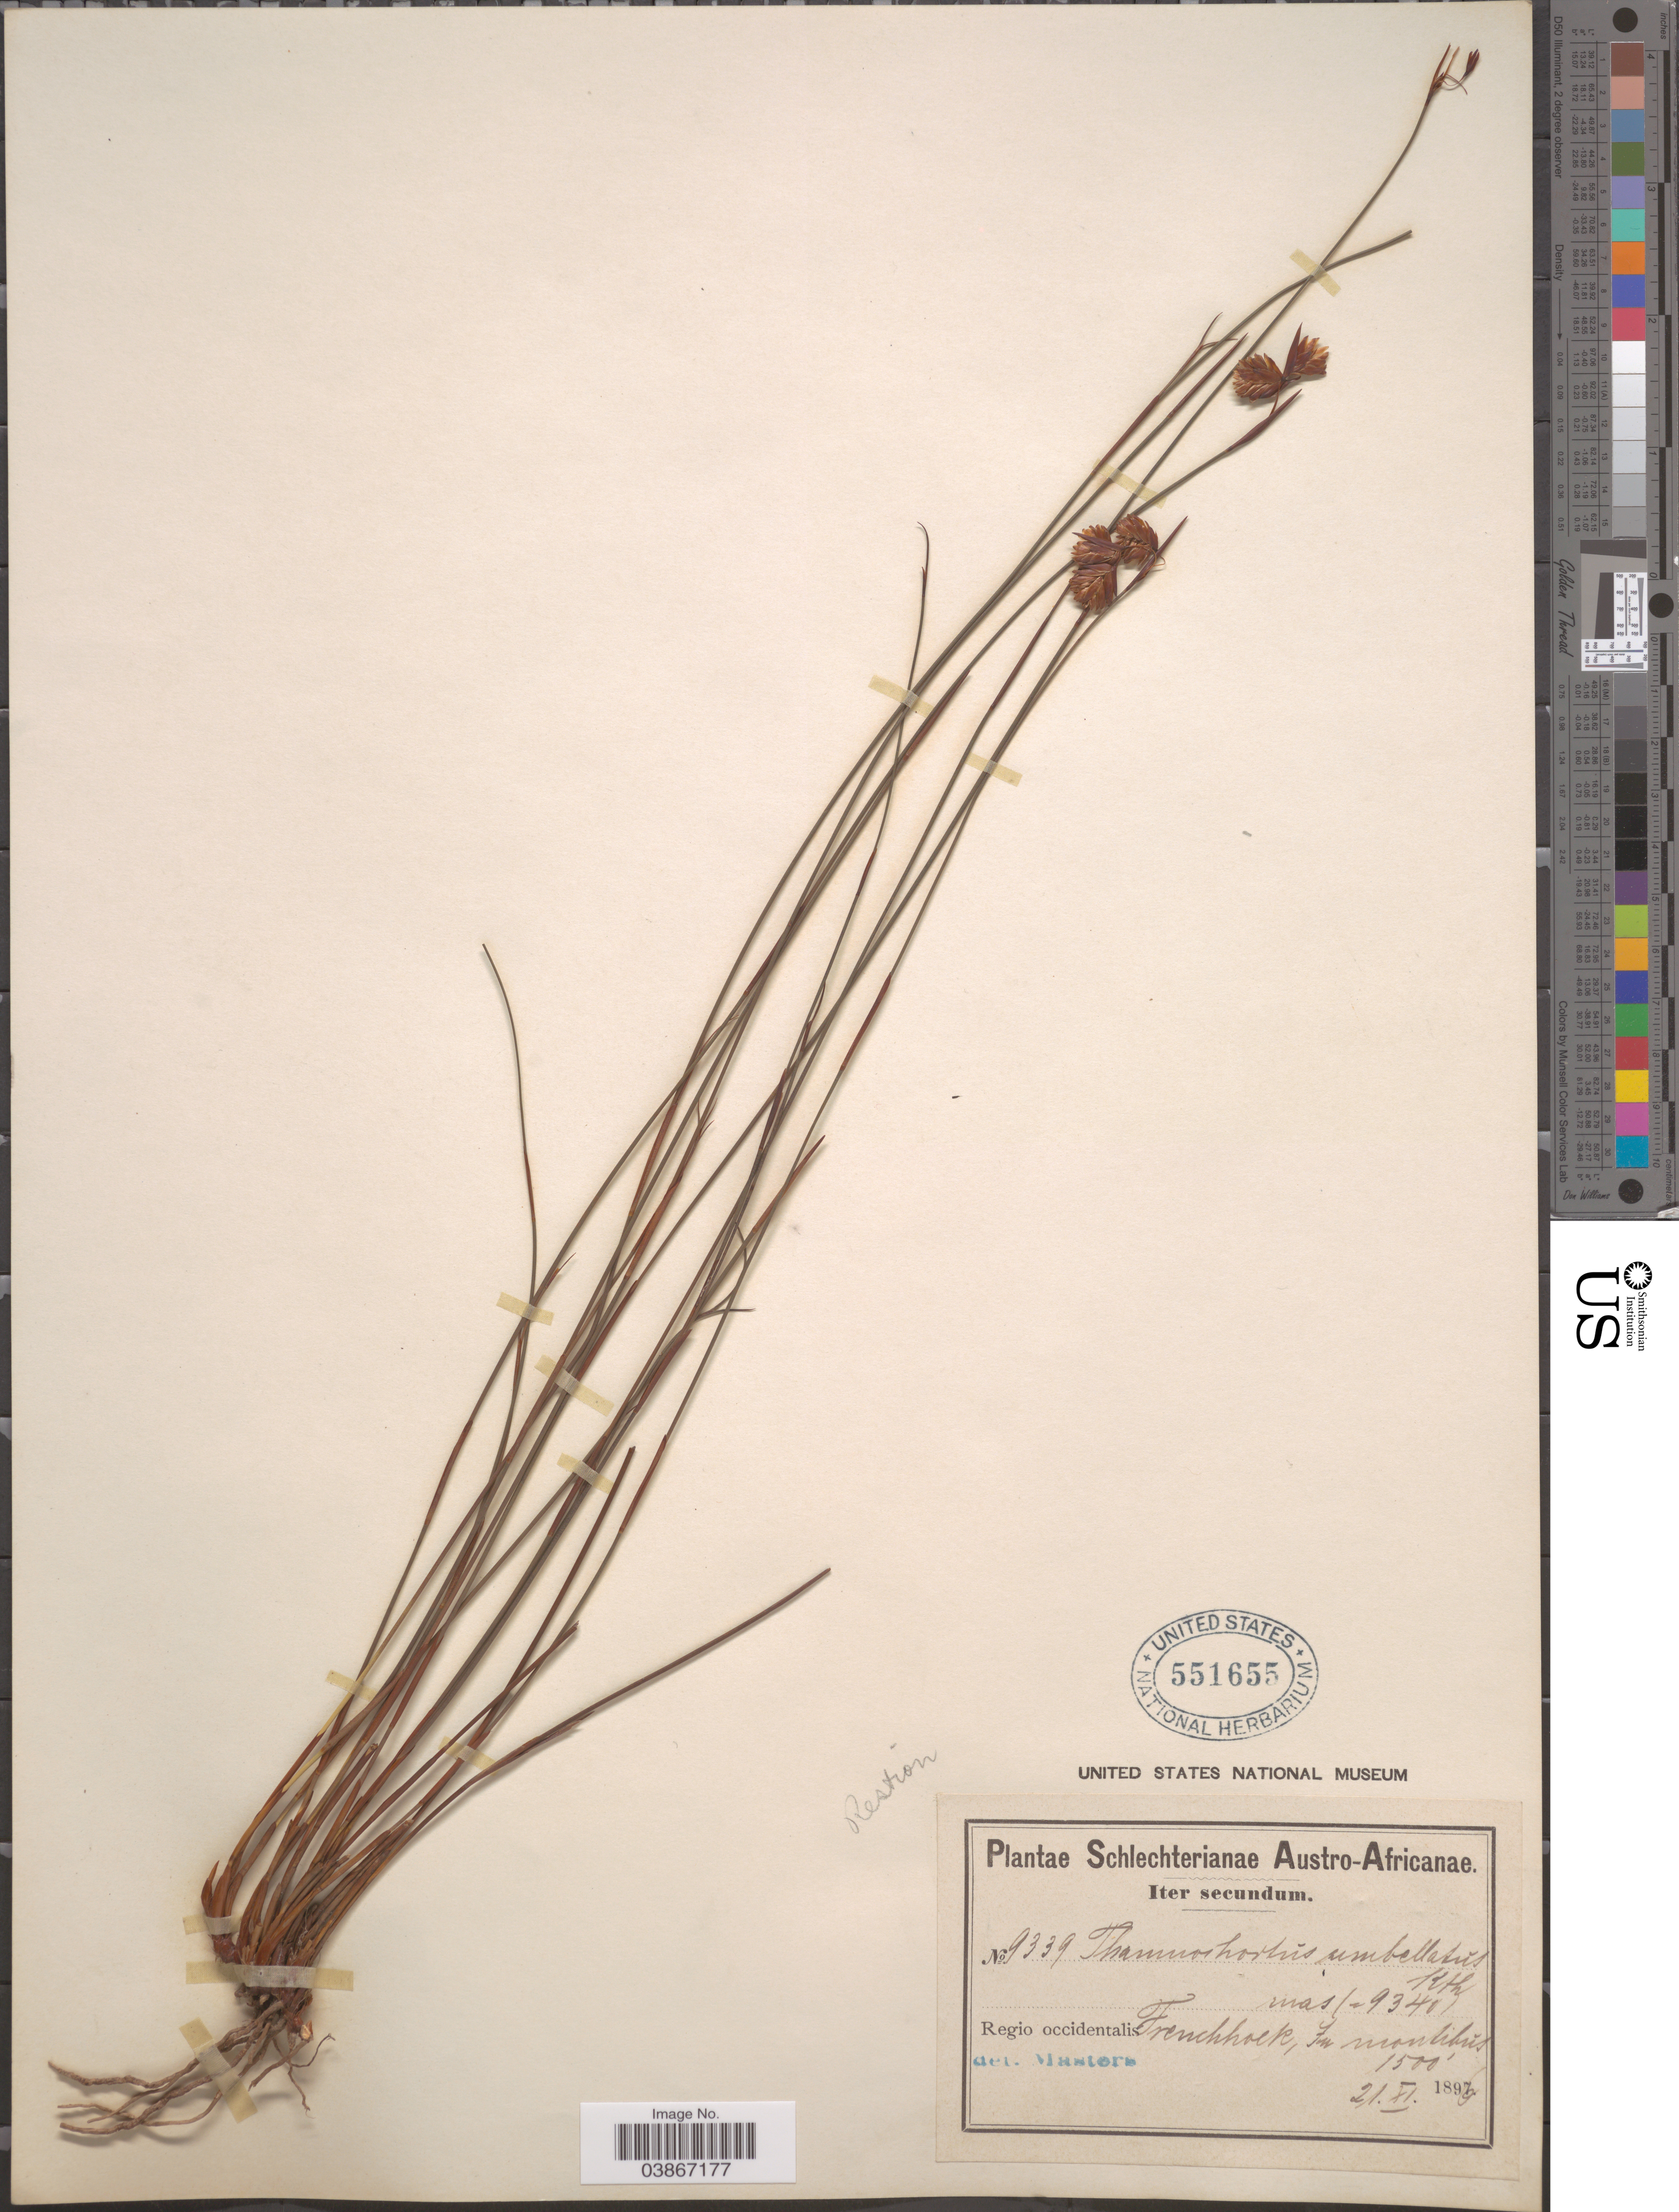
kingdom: Plantae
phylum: Tracheophyta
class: Liliopsida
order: Poales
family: Restionaceae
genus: Thamnochortus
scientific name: Thamnochortus umbellatus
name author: (Thunb.) Kunth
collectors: Schlechter, --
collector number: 9339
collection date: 1896-06-21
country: South Africa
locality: Austro-Africanae. Regio occidentalis Frenchhoek, In montibus.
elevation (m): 457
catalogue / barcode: US 551655